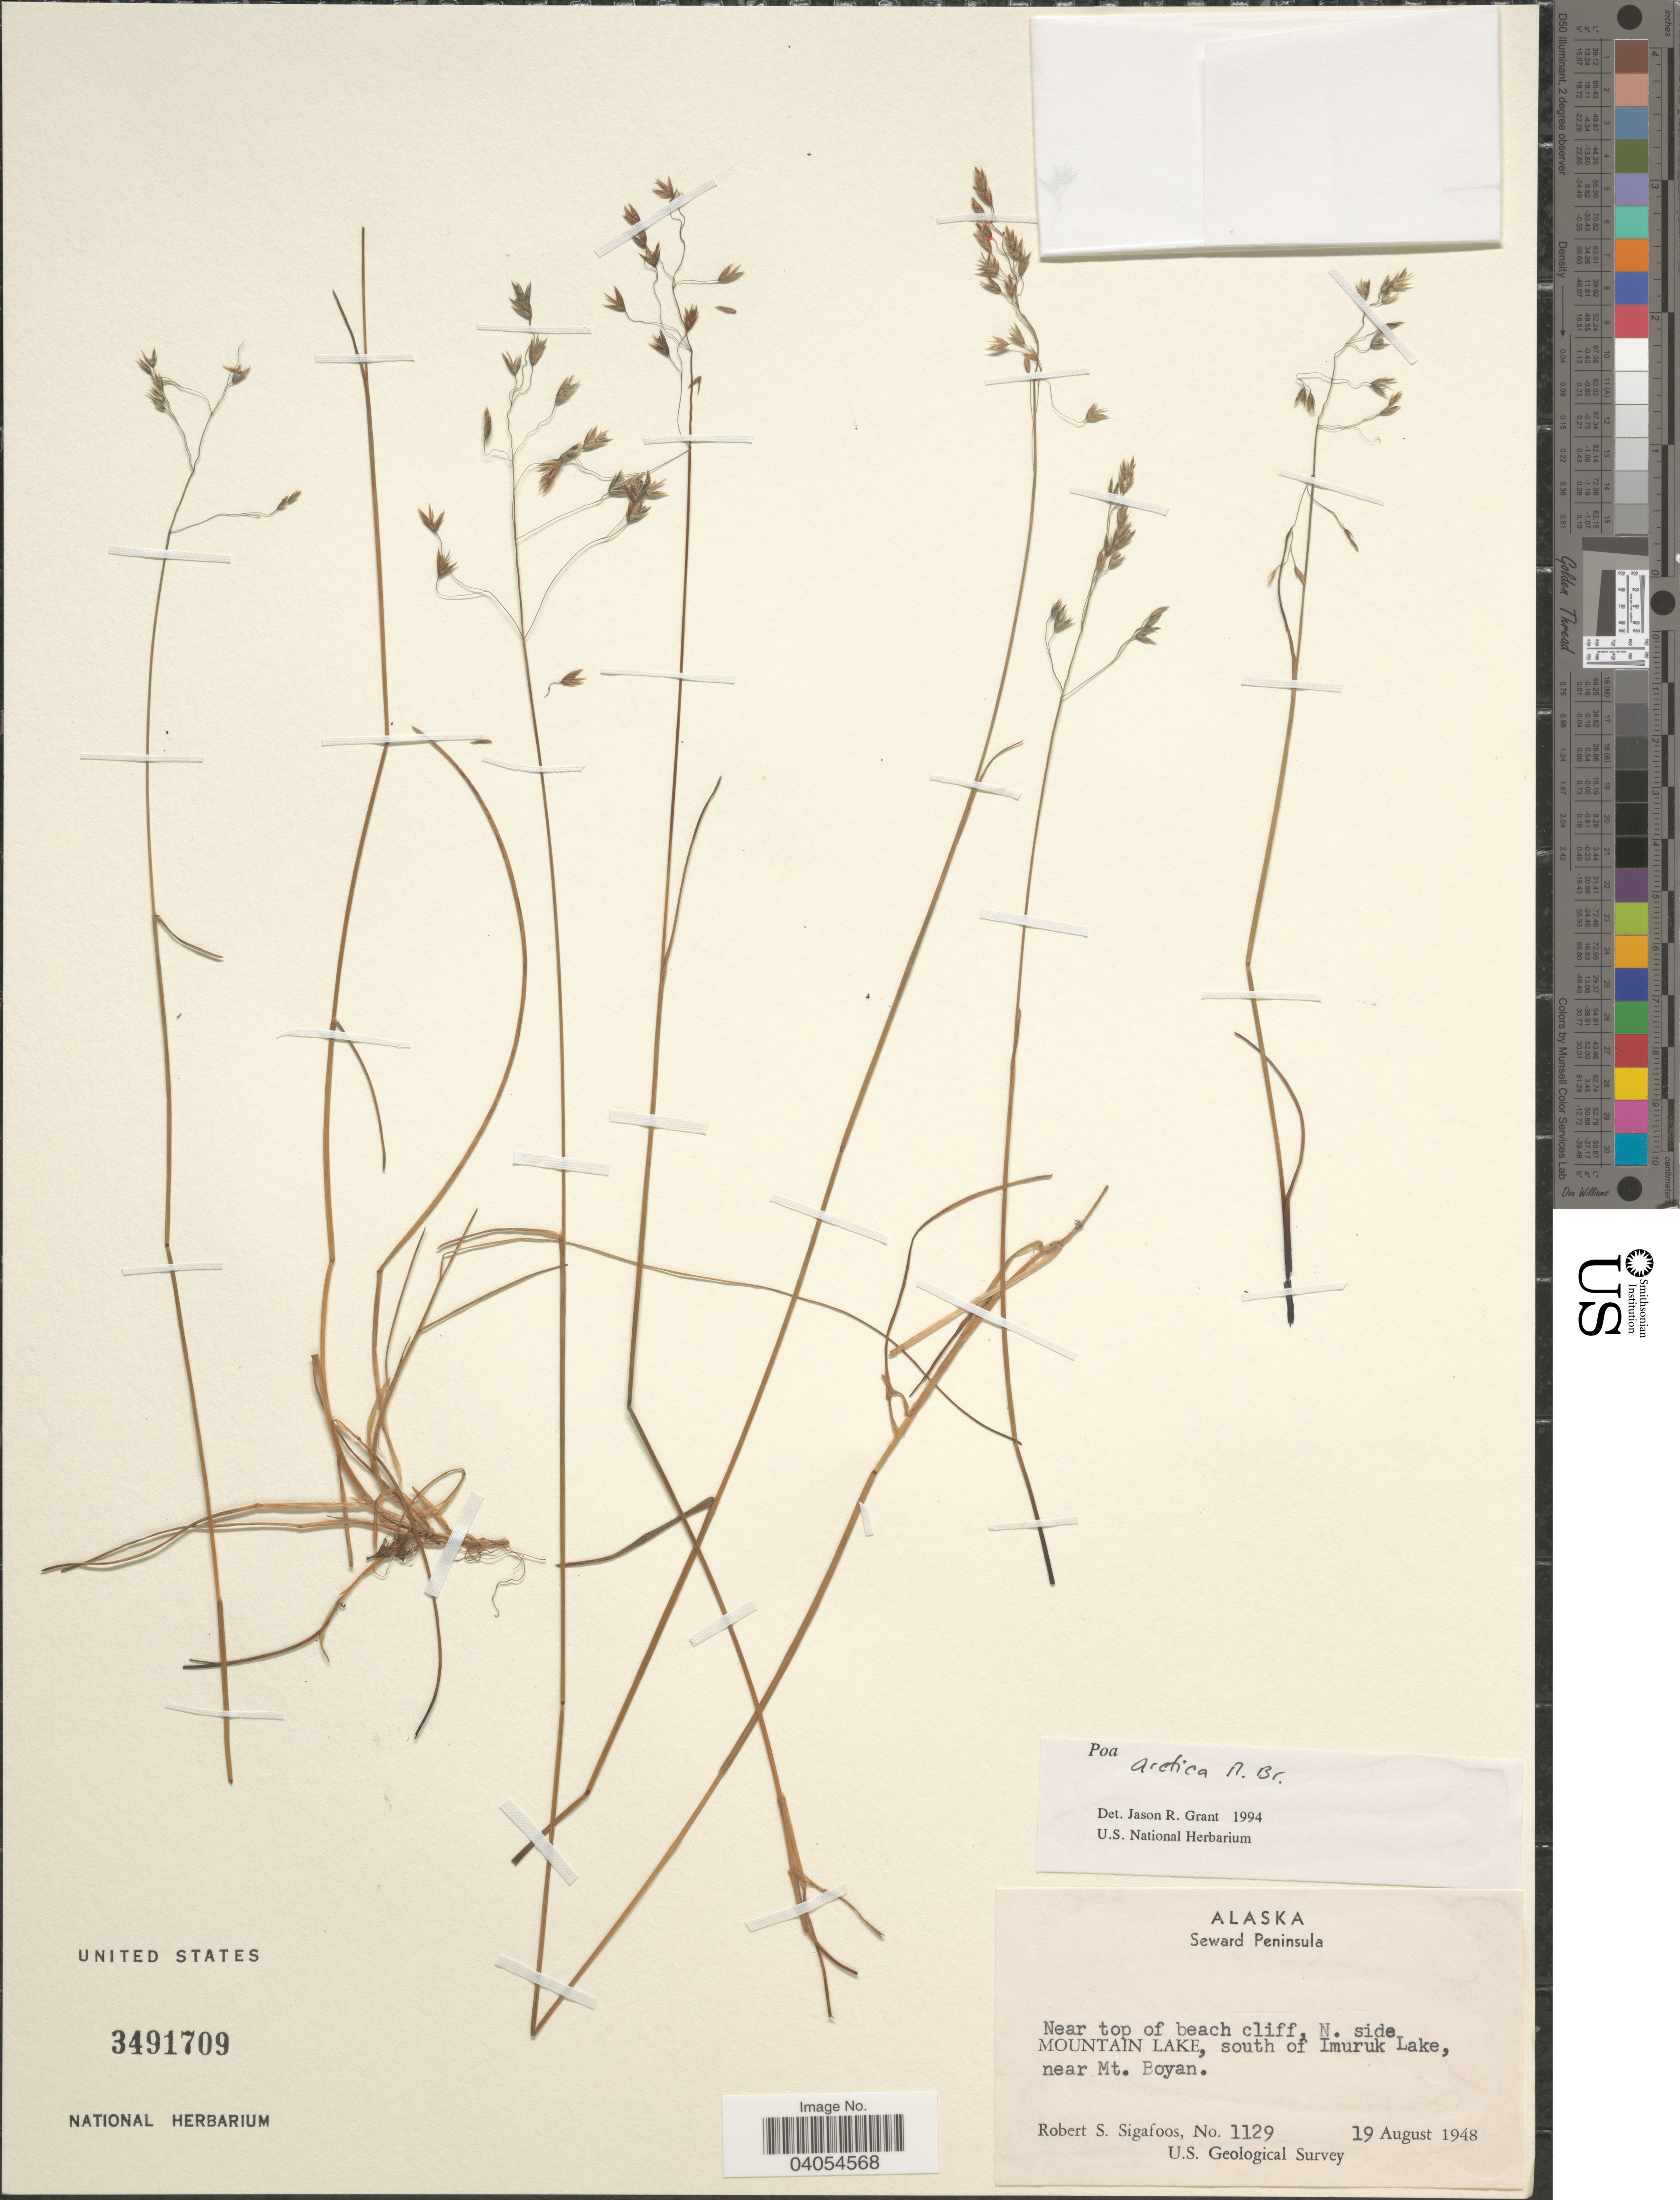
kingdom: Plantae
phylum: Tracheophyta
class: Liliopsida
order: Poales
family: Poaceae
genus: Poa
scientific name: Poa arctica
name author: R. Br.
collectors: R. Sigafoos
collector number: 1129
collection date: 1948-08-19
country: United States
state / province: Alaska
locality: Seward Peninsula. Near top of beach cliff, N. side Mountain Lake, south of Imuruk Lake, near Mt. Boyan.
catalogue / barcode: US 3491709